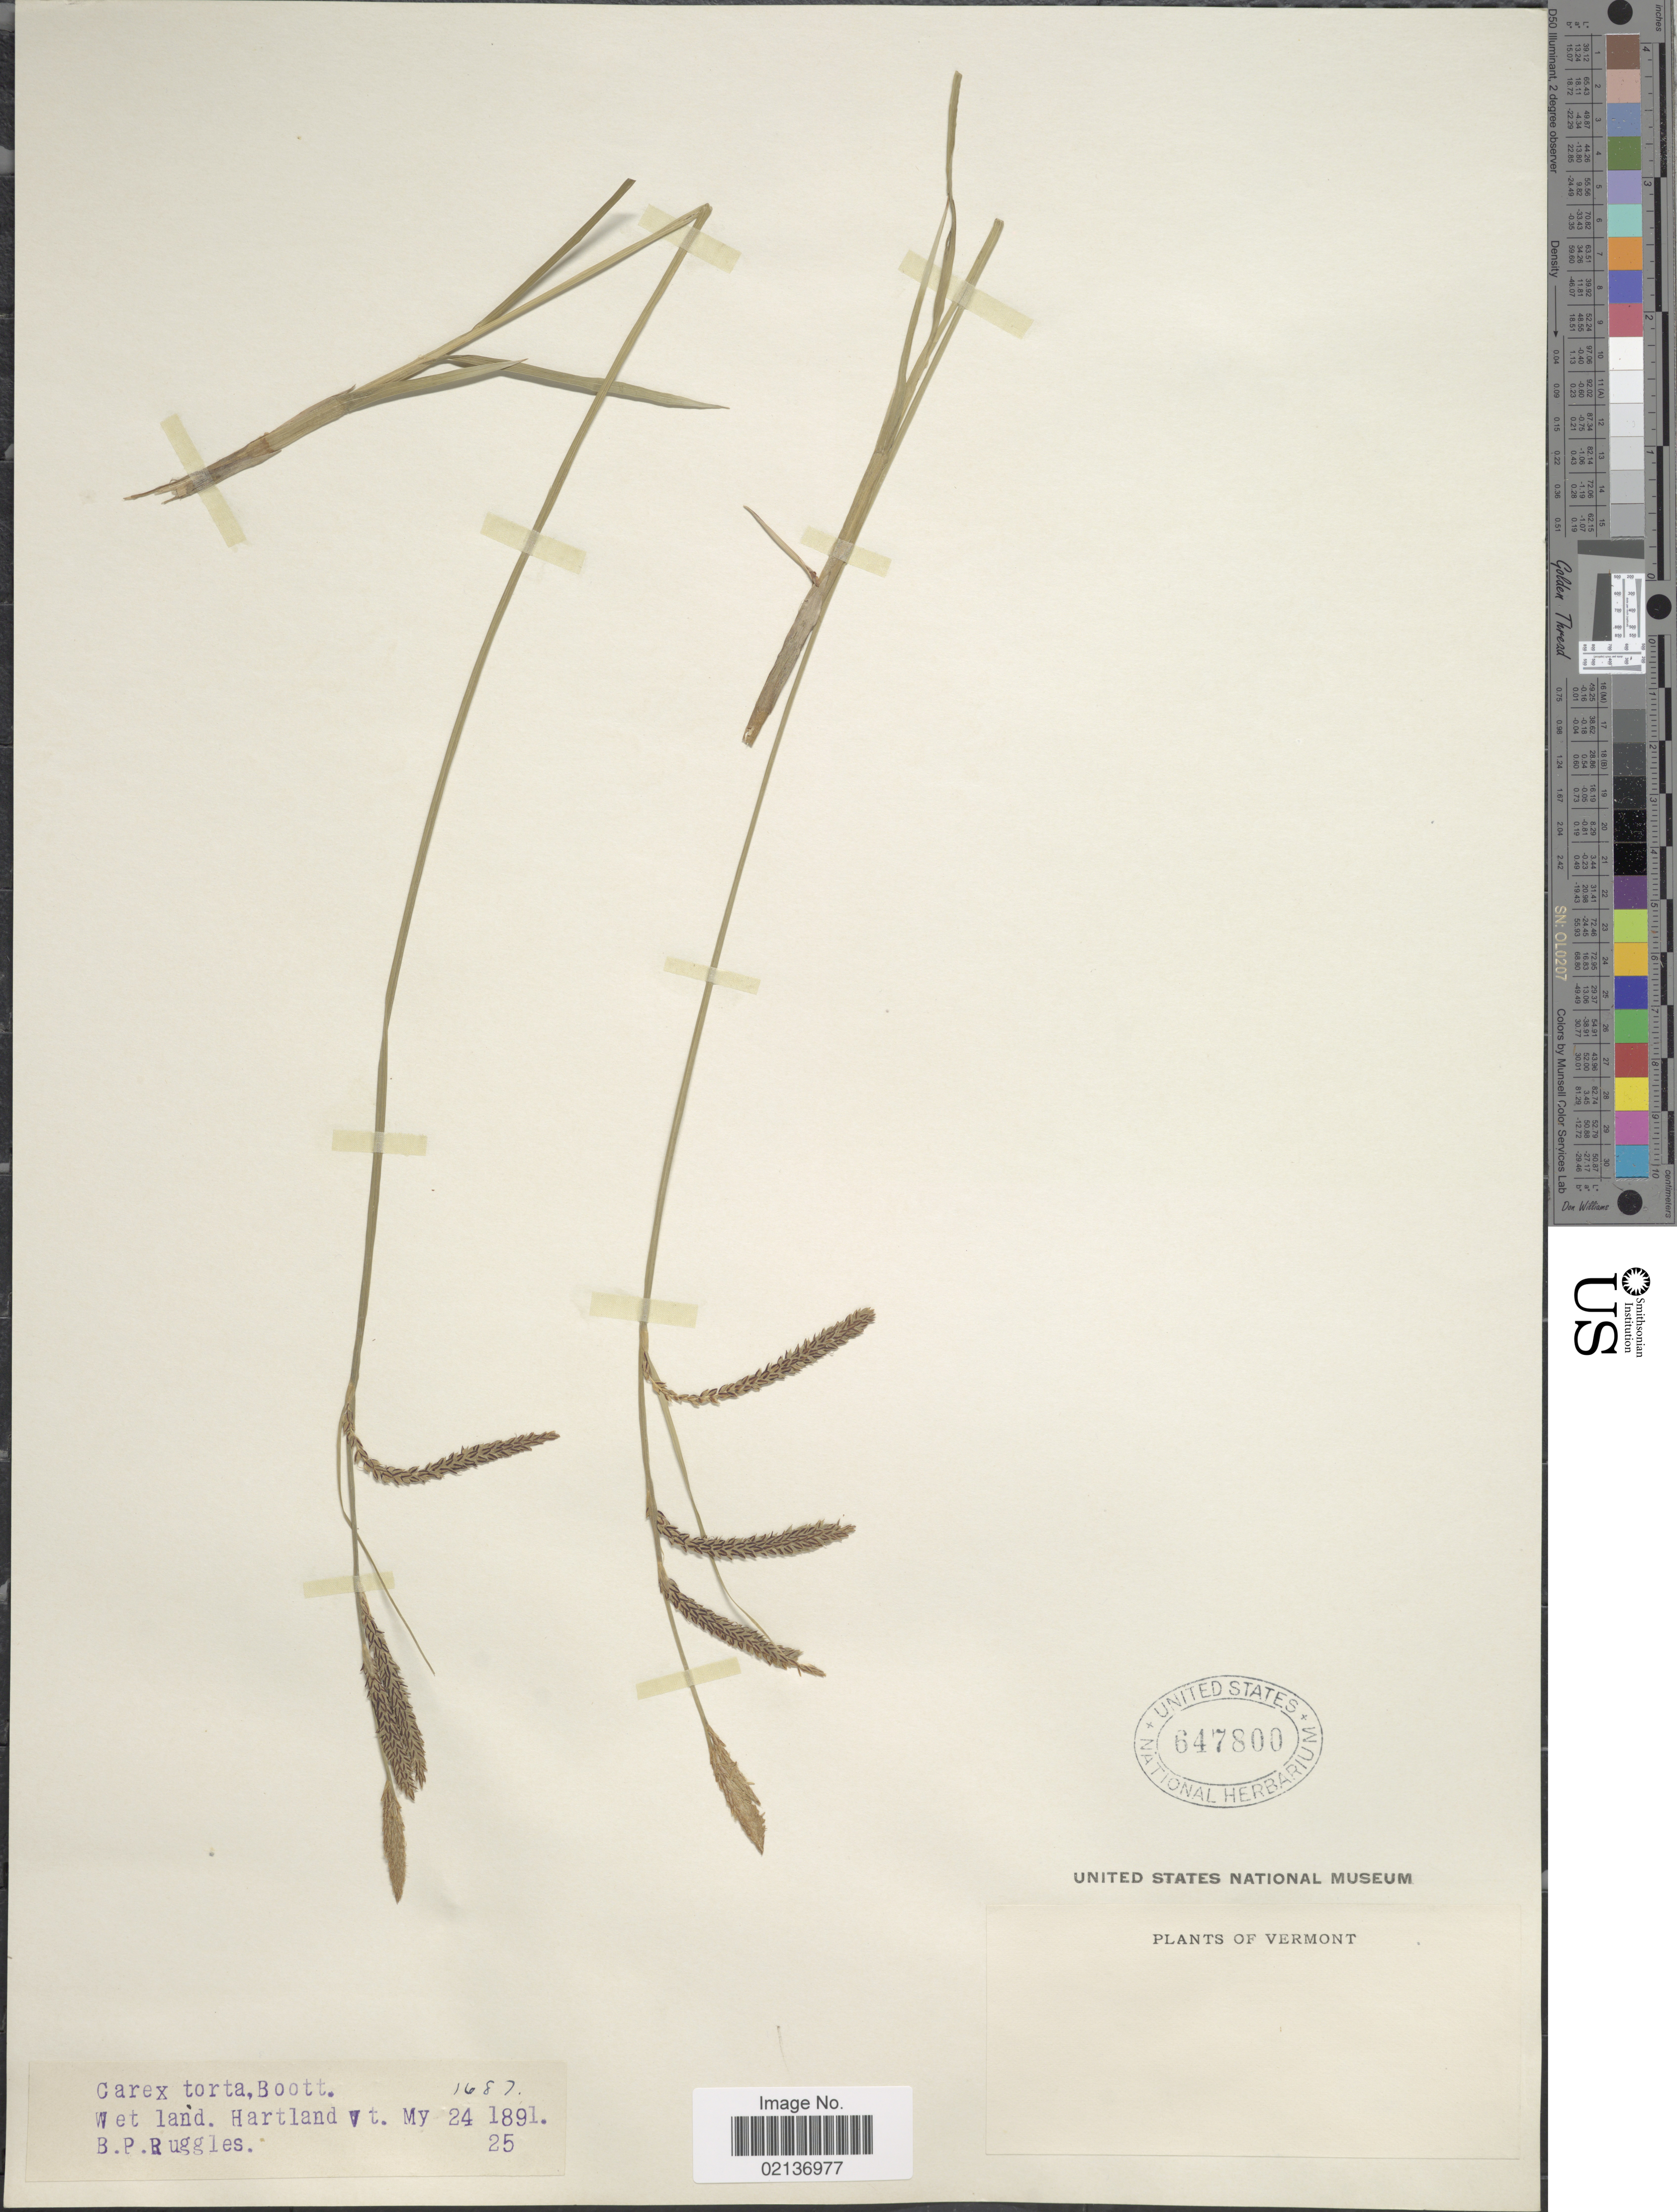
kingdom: Plantae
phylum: Tracheophyta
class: Liliopsida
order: Poales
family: Cyperaceae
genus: Carex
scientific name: Carex torta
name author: Boott ex Tuck.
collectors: B. Ruggles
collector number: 25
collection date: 1891-05-24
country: United States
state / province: Vermont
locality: Hartland, Vt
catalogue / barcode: US 647800